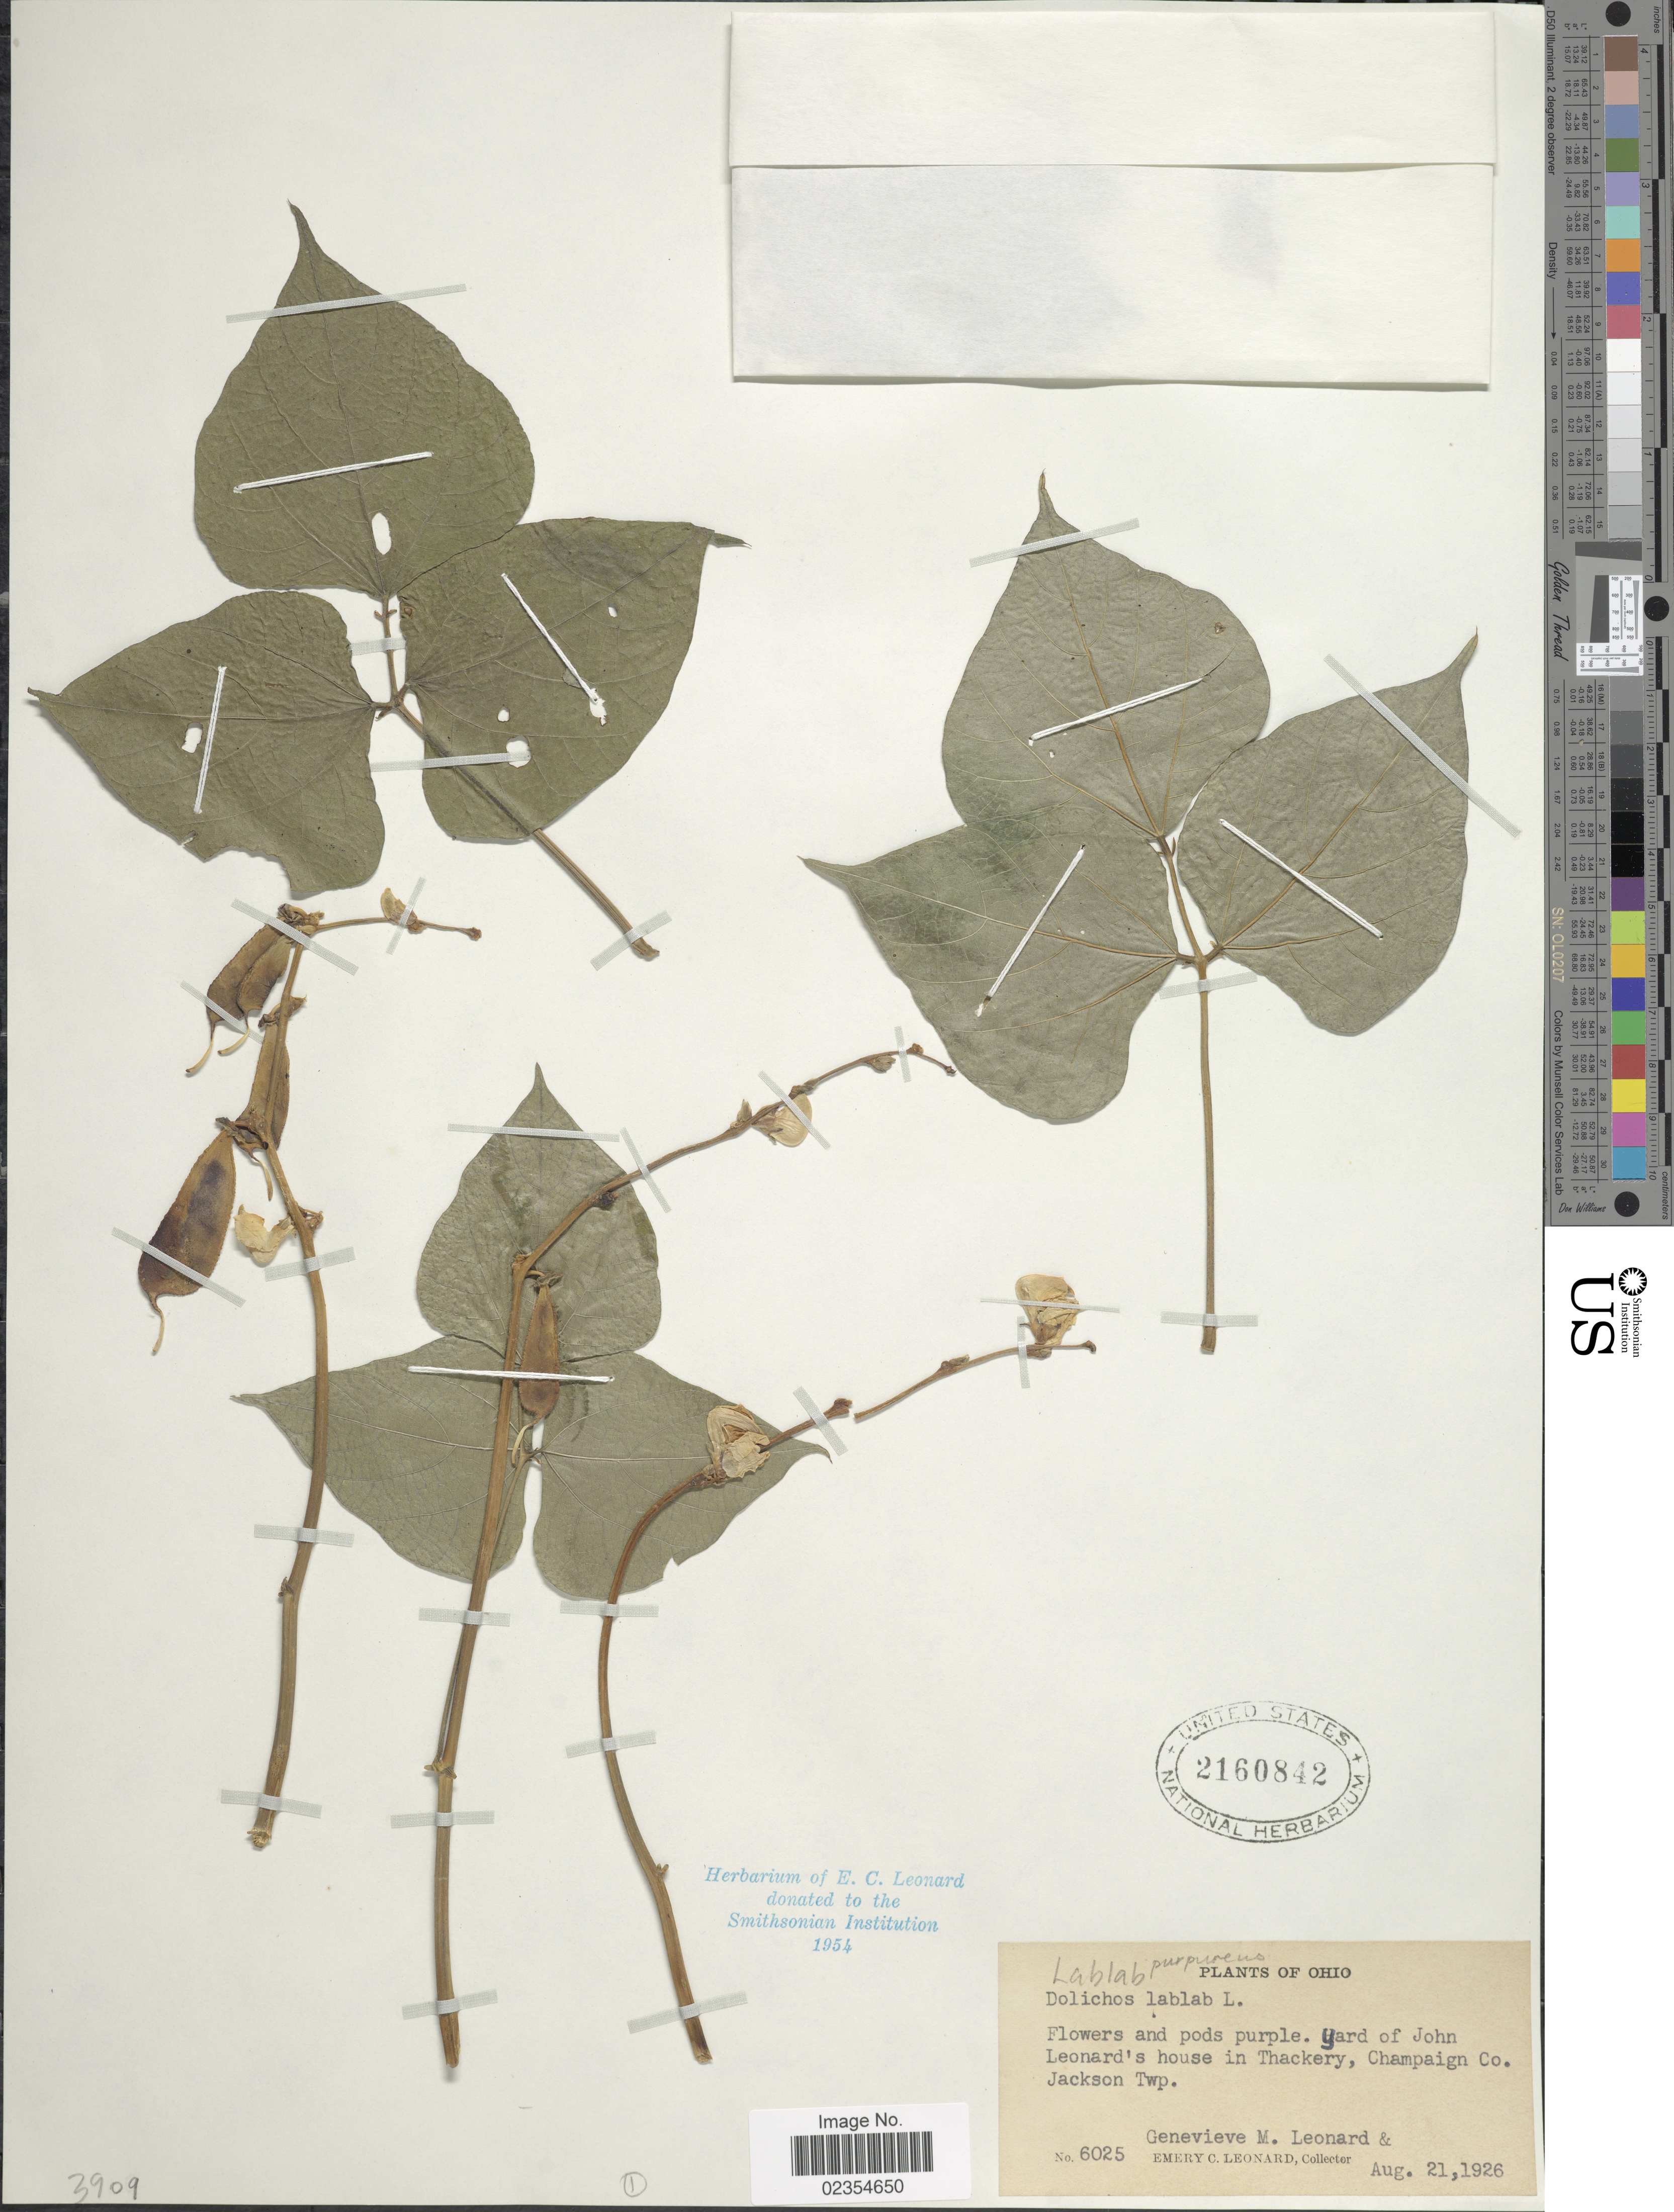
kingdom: Plantae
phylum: Tracheophyta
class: Magnoliopsida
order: Fabales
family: Fabaceae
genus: Lablab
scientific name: Lablab purpureus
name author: (L.) Sweet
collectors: G. M. Leonard & E. C. Leonard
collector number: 6025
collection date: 1926-08-21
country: United States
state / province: Ohio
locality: Yard of John Leonard's house in Thackery, Champaign Co., Jackson Twp.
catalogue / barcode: US 2160842